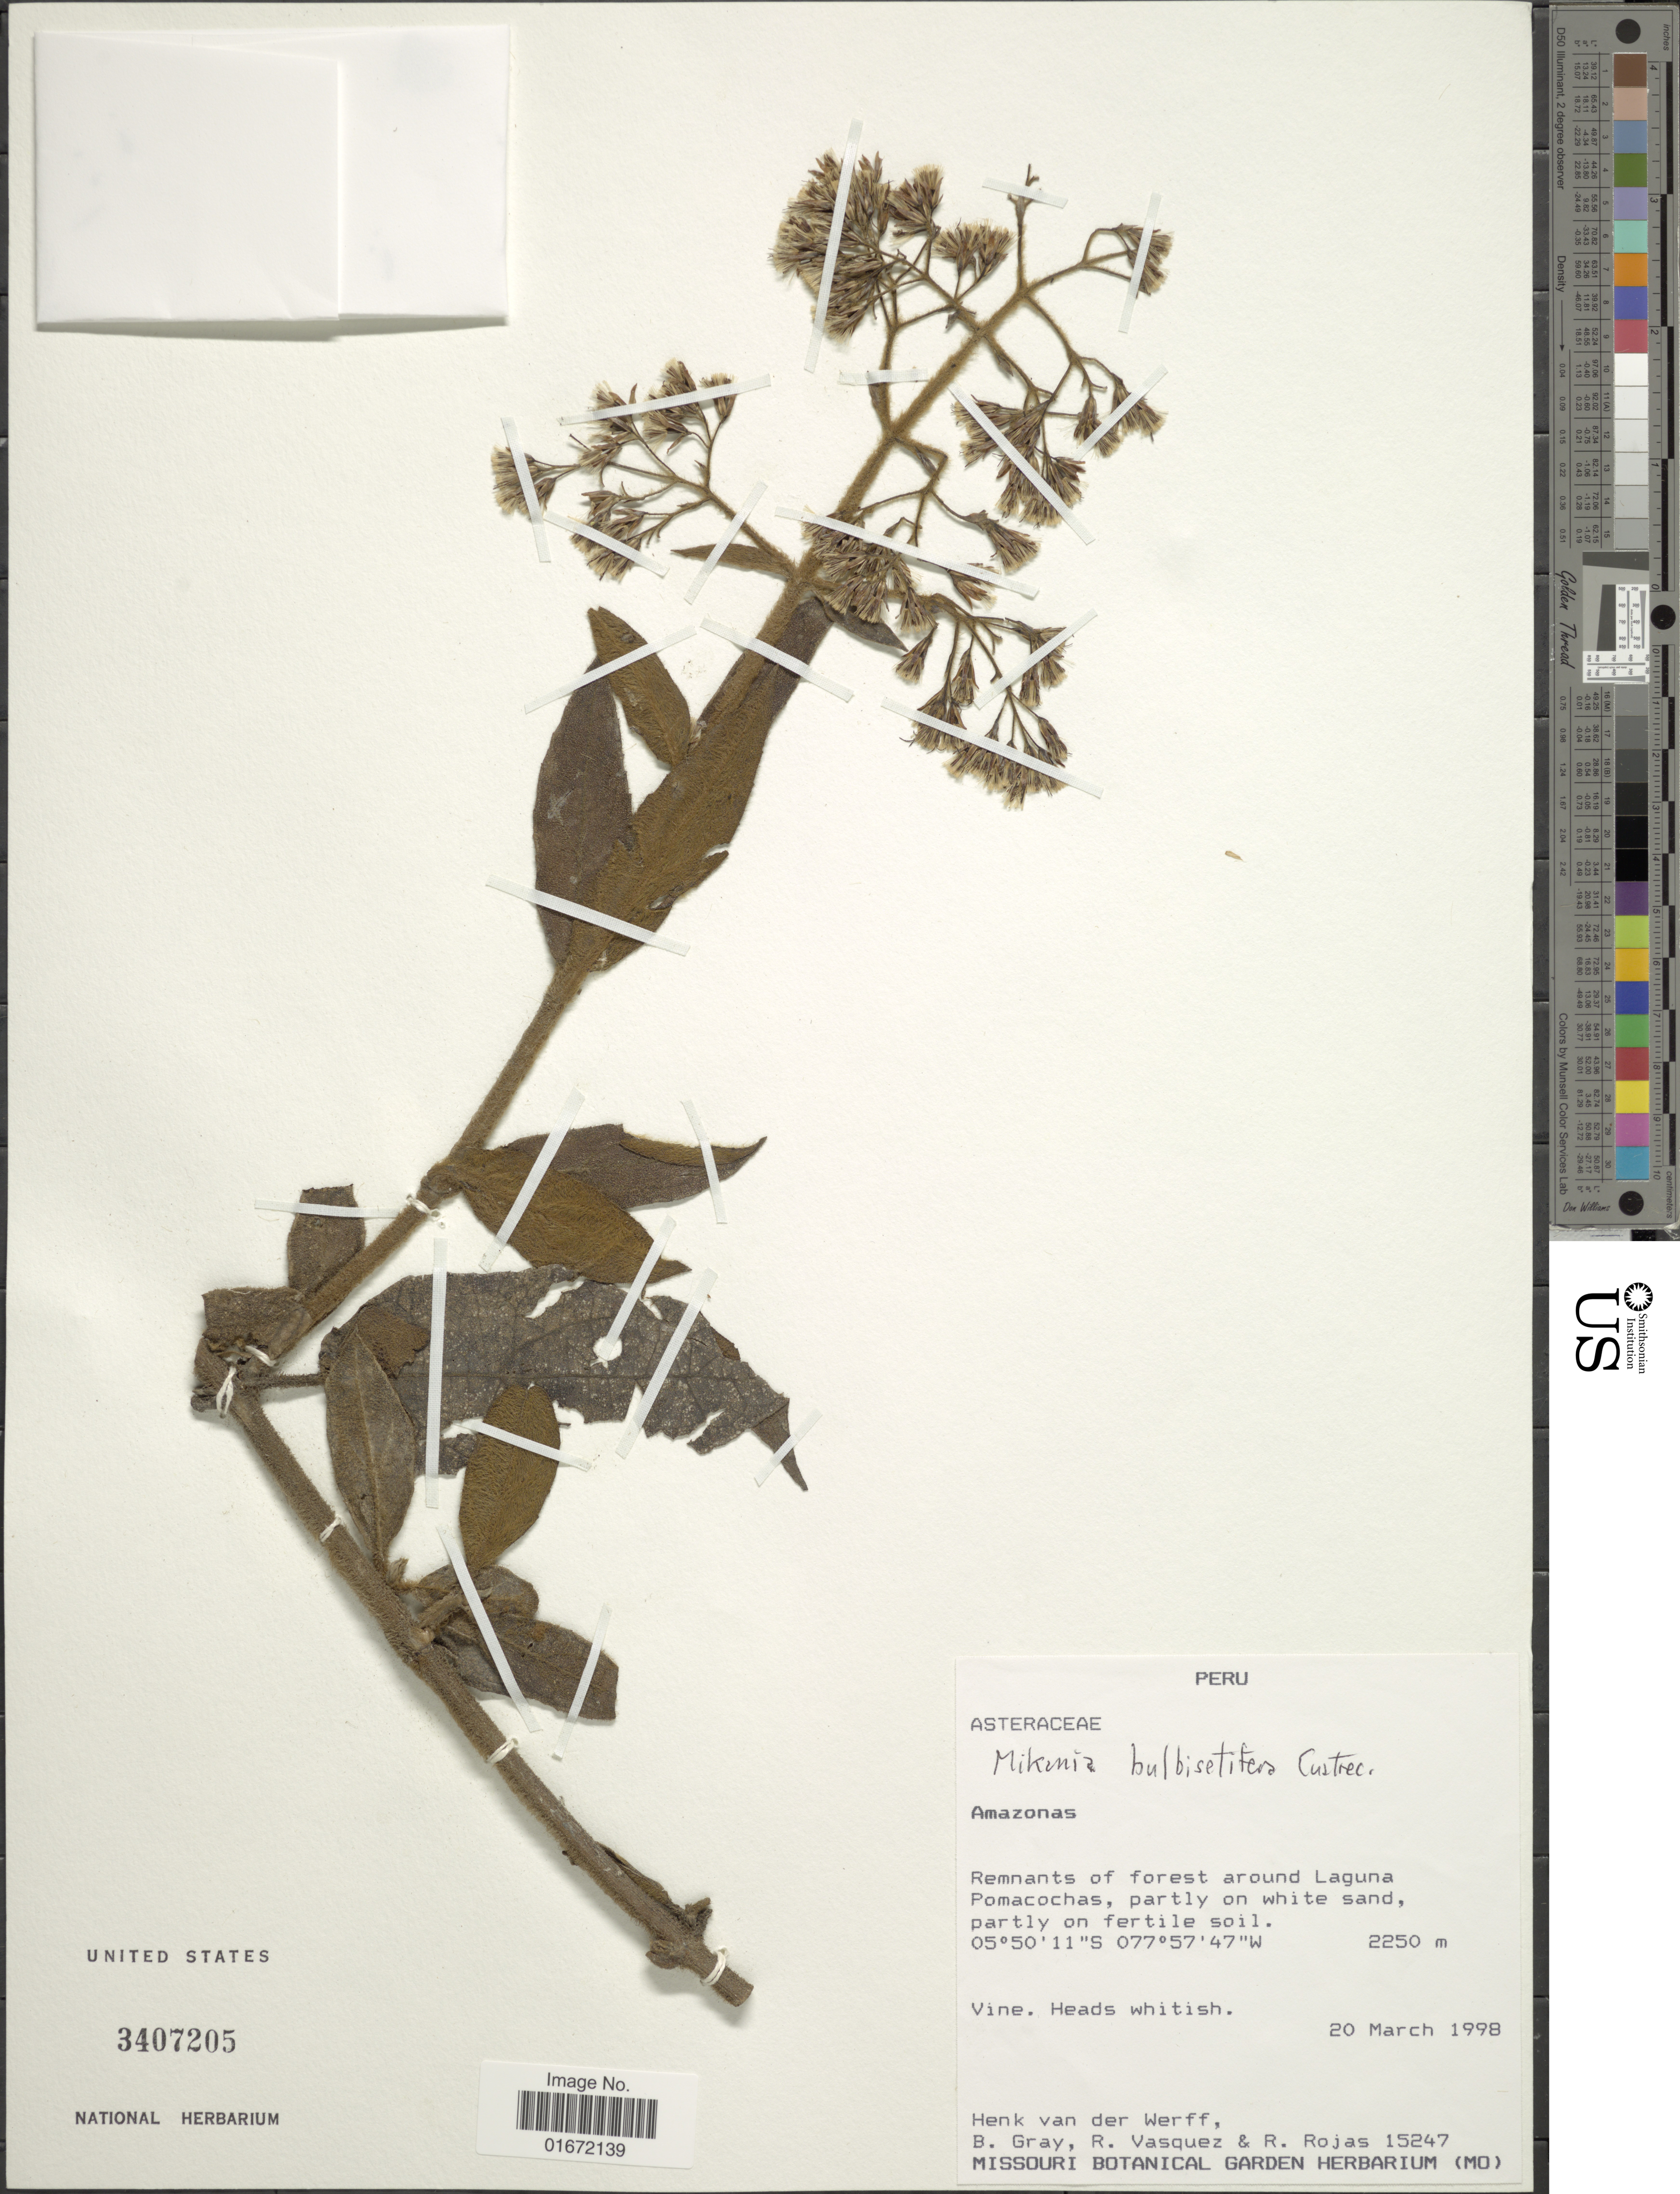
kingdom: Plantae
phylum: Tracheophyta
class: Magnoliopsida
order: Asterales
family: Asteraceae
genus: Mikania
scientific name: Mikania bulbisetifera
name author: Cuatrec.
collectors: H. van der Werff, B. Gray, R. Vasquez & R. Rojas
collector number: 15247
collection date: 1998-03-20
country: Peru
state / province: Amazonas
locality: Amazonas. Remnants of forest around Laguna Pomacochas, partly on white sand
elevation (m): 2250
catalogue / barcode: US 3407205